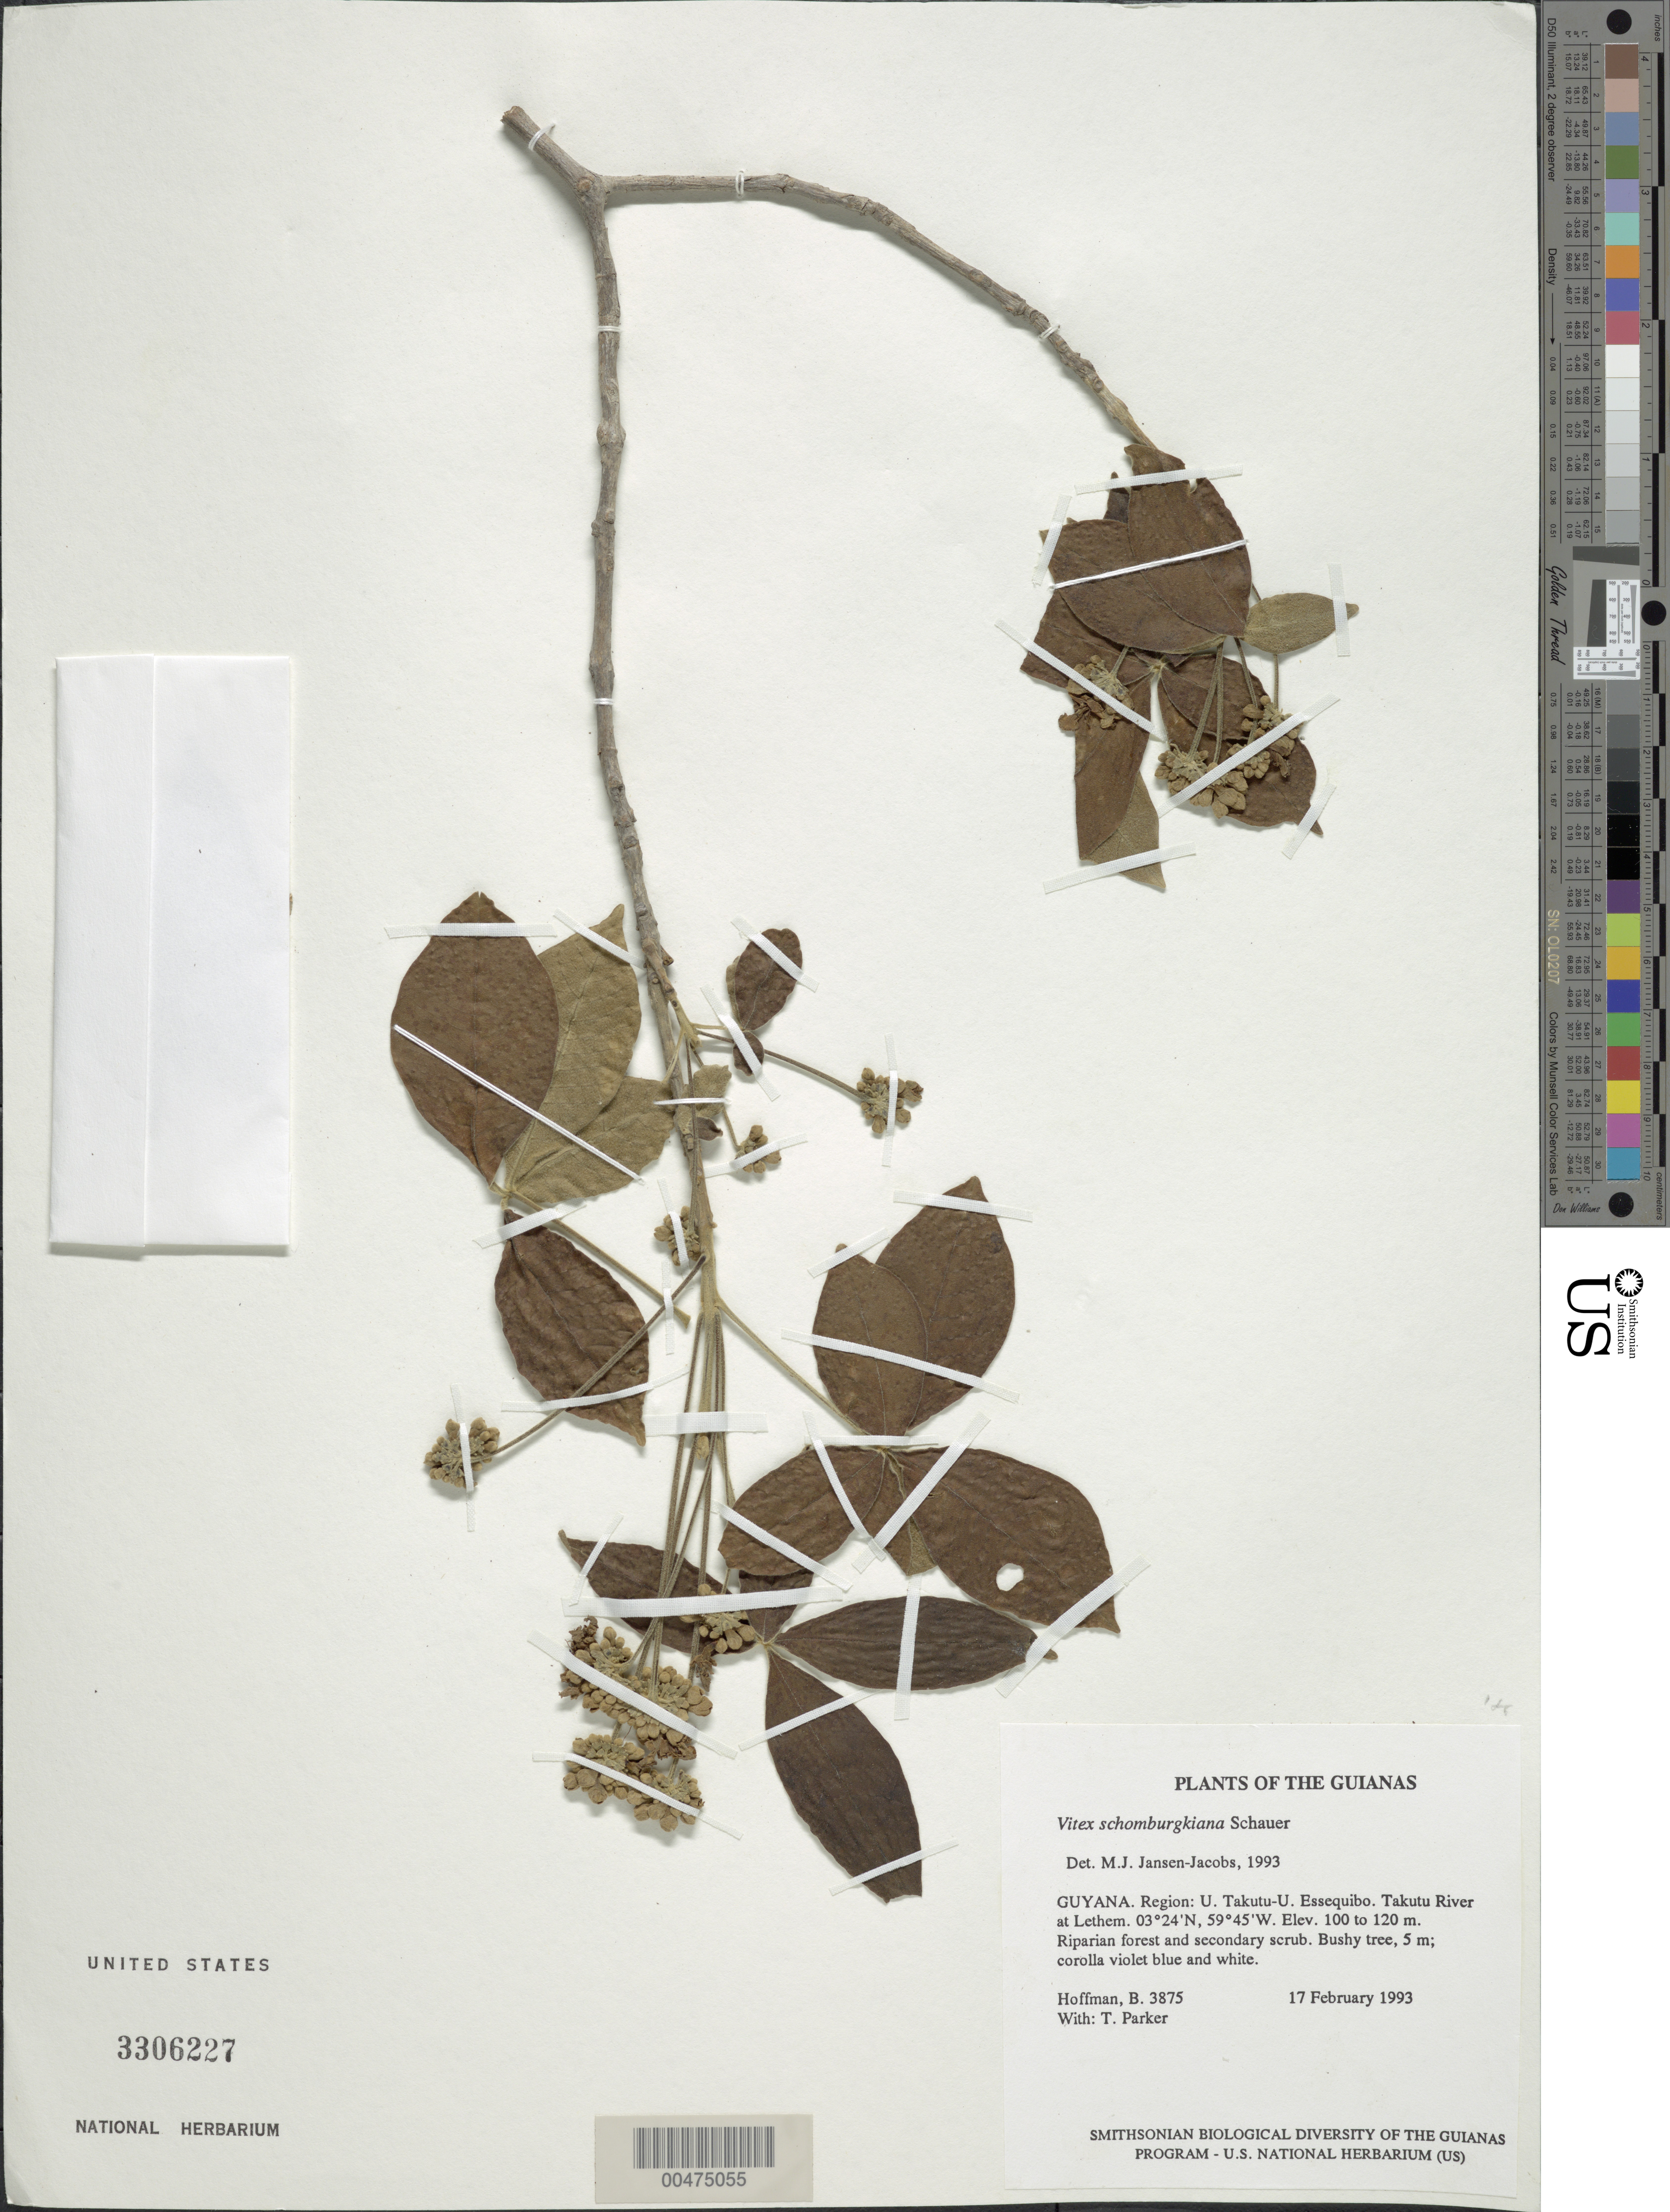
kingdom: Plantae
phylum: Tracheophyta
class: Magnoliopsida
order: Lamiales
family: Lamiaceae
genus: Vitex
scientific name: Vitex schomburgkiana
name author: Schauer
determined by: Jansen-Jacobs, M. J., (U), Nationaal Herbarium Nederland, Utrecht University branch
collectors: B. Hoffman & T. Parker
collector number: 3875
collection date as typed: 17 February 1993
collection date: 1993-02-17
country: Guyana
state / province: U. Takutu-U. Essequibo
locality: Takutu River at Lethem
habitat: Riparian forest and secondary scrub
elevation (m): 100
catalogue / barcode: US 3306227